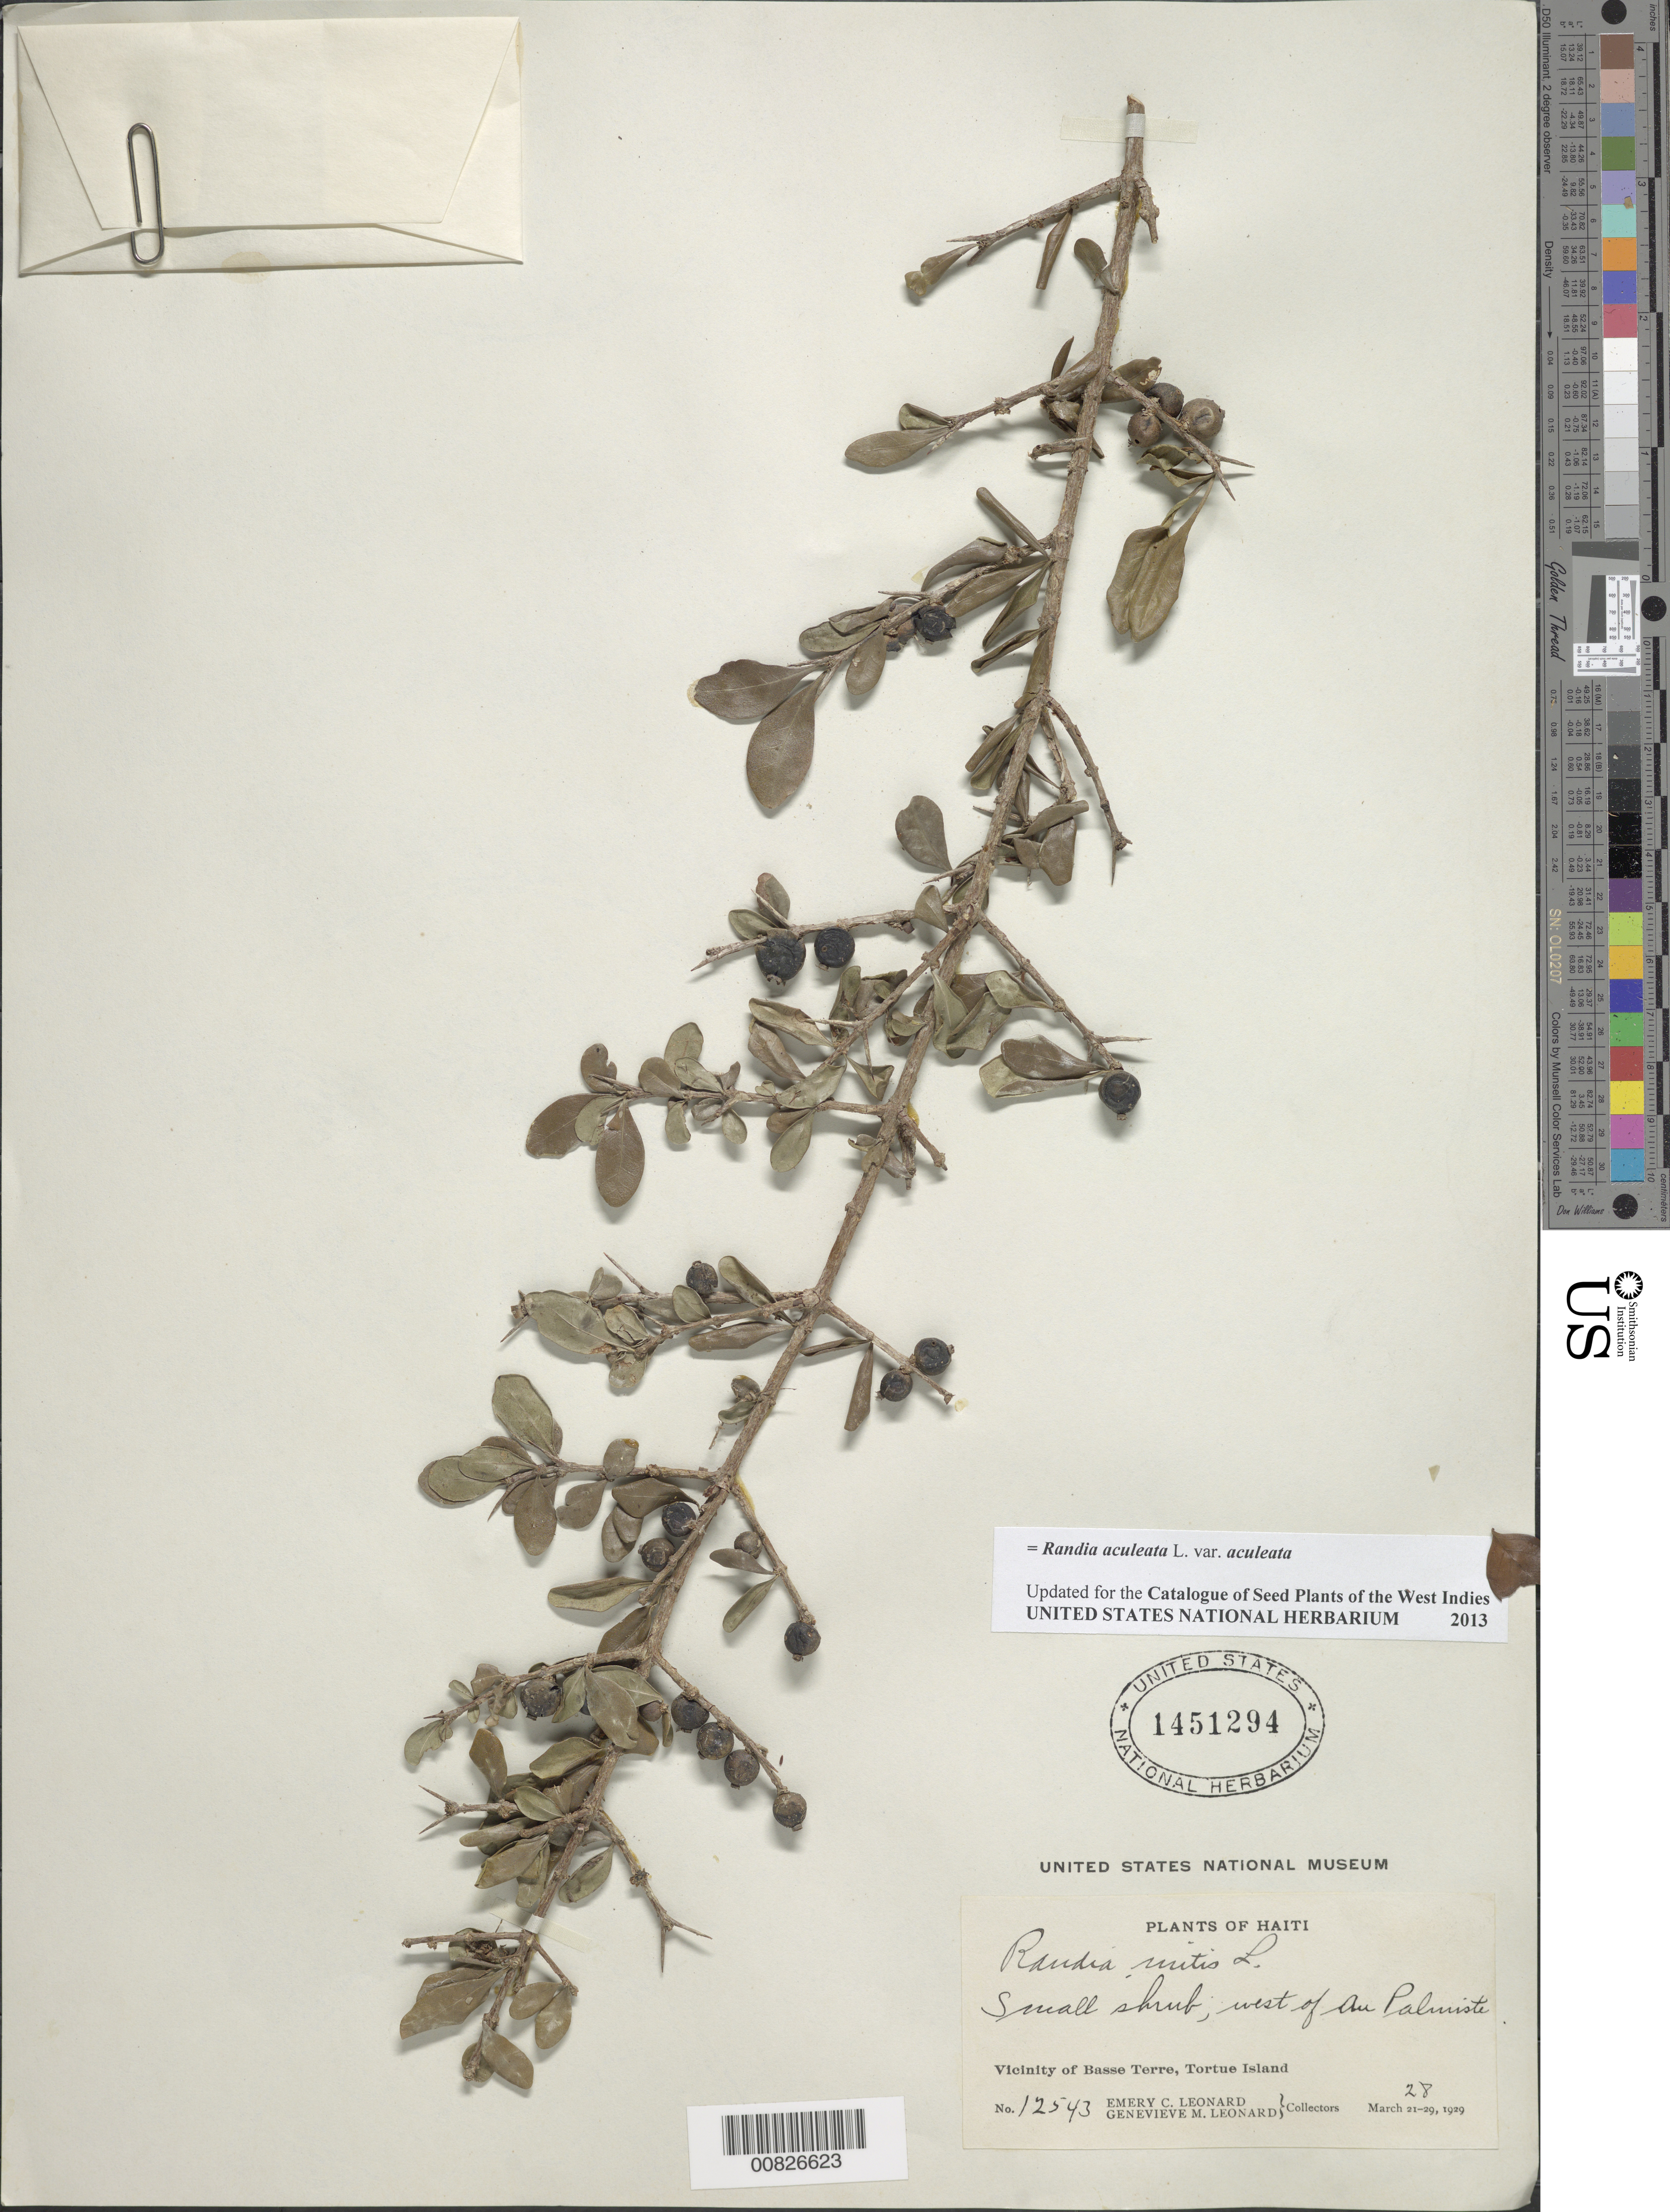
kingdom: Plantae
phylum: Tracheophyta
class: Magnoliopsida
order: Gentianales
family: Rubiaceae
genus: Randia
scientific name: Randia aculeata var. aculeata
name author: L.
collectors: E. C. Leonard & G. M. Leonard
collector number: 12543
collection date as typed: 28 Mar 1929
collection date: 1929-03-28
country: Haiti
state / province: Nord-Ouest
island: Île de la Tortue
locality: Vicinity of Basse Terre, W of Au Paluiste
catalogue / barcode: US 1451294